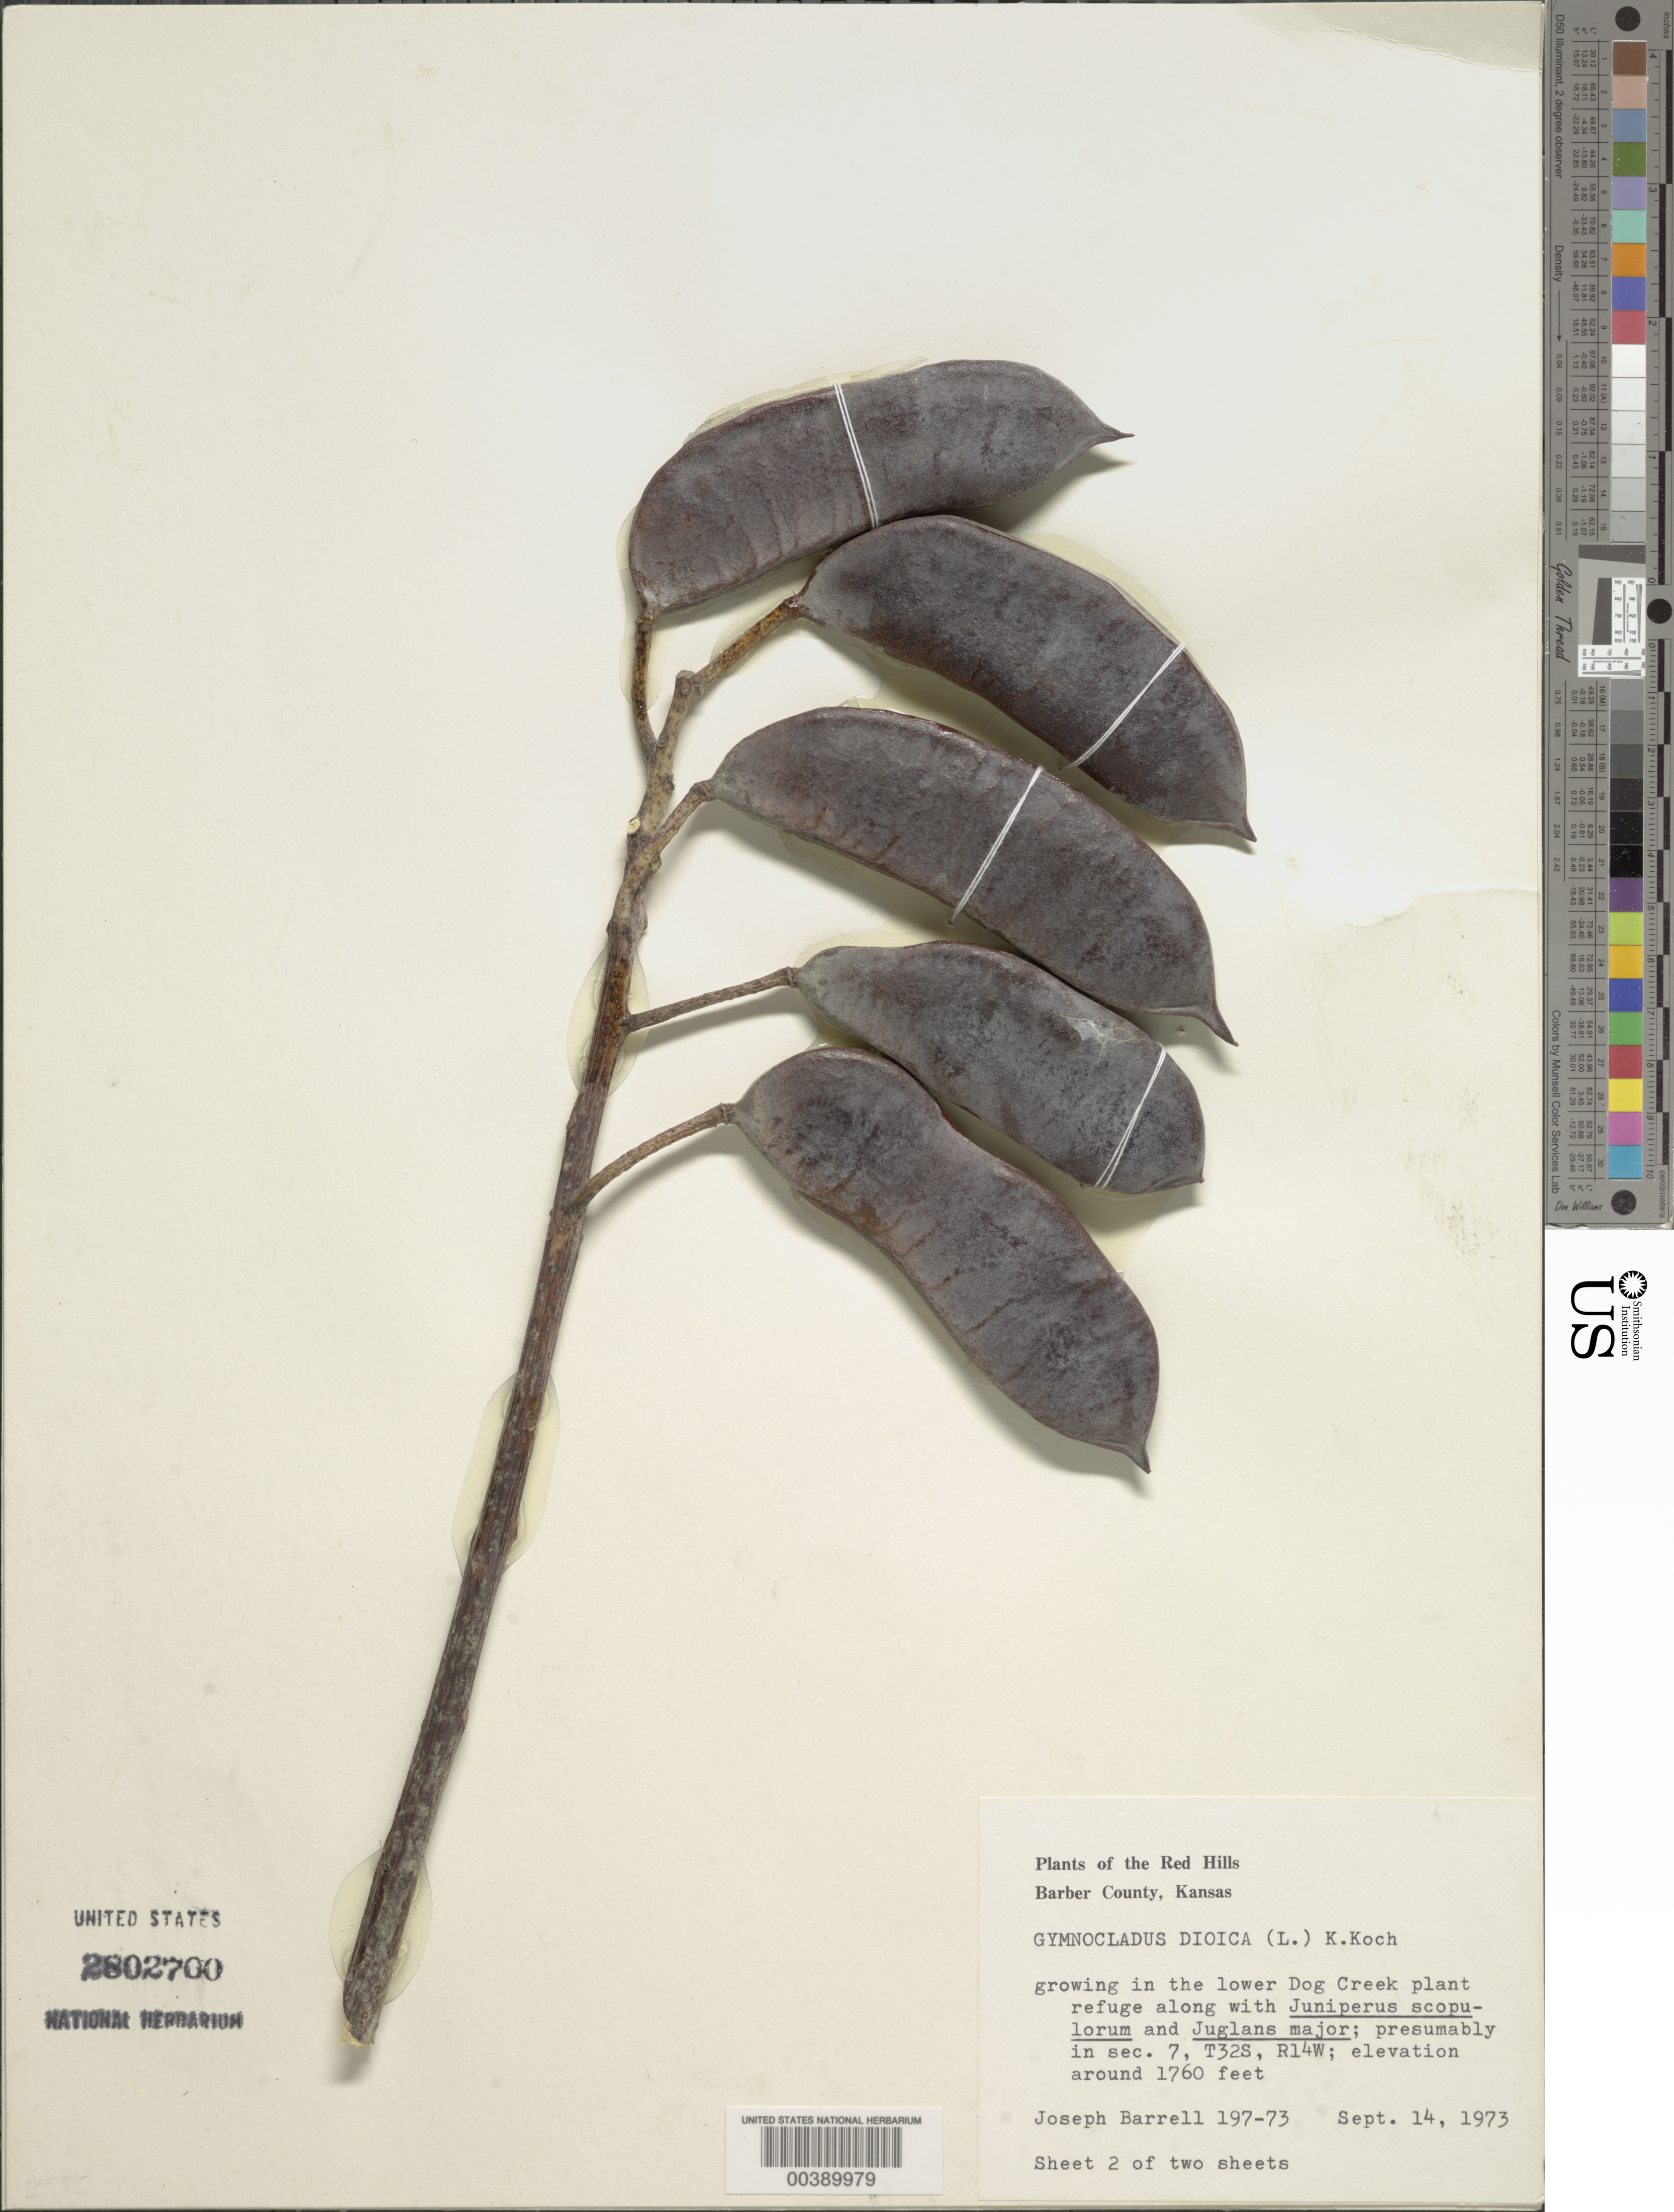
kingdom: Plantae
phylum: Tracheophyta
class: Magnoliopsida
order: Fabales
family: Fabaceae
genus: Gymnocladus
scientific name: Gymnocladus dioicus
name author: (L.) K. Koch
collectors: J. Barrell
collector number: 197-73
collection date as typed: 14 Sep 1973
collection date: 1973-09-14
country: United States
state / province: Kansas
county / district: Barber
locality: In lower dog creek plant refuge; presumably in sec. 7, t32s, r14w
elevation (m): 536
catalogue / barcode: US 2802700